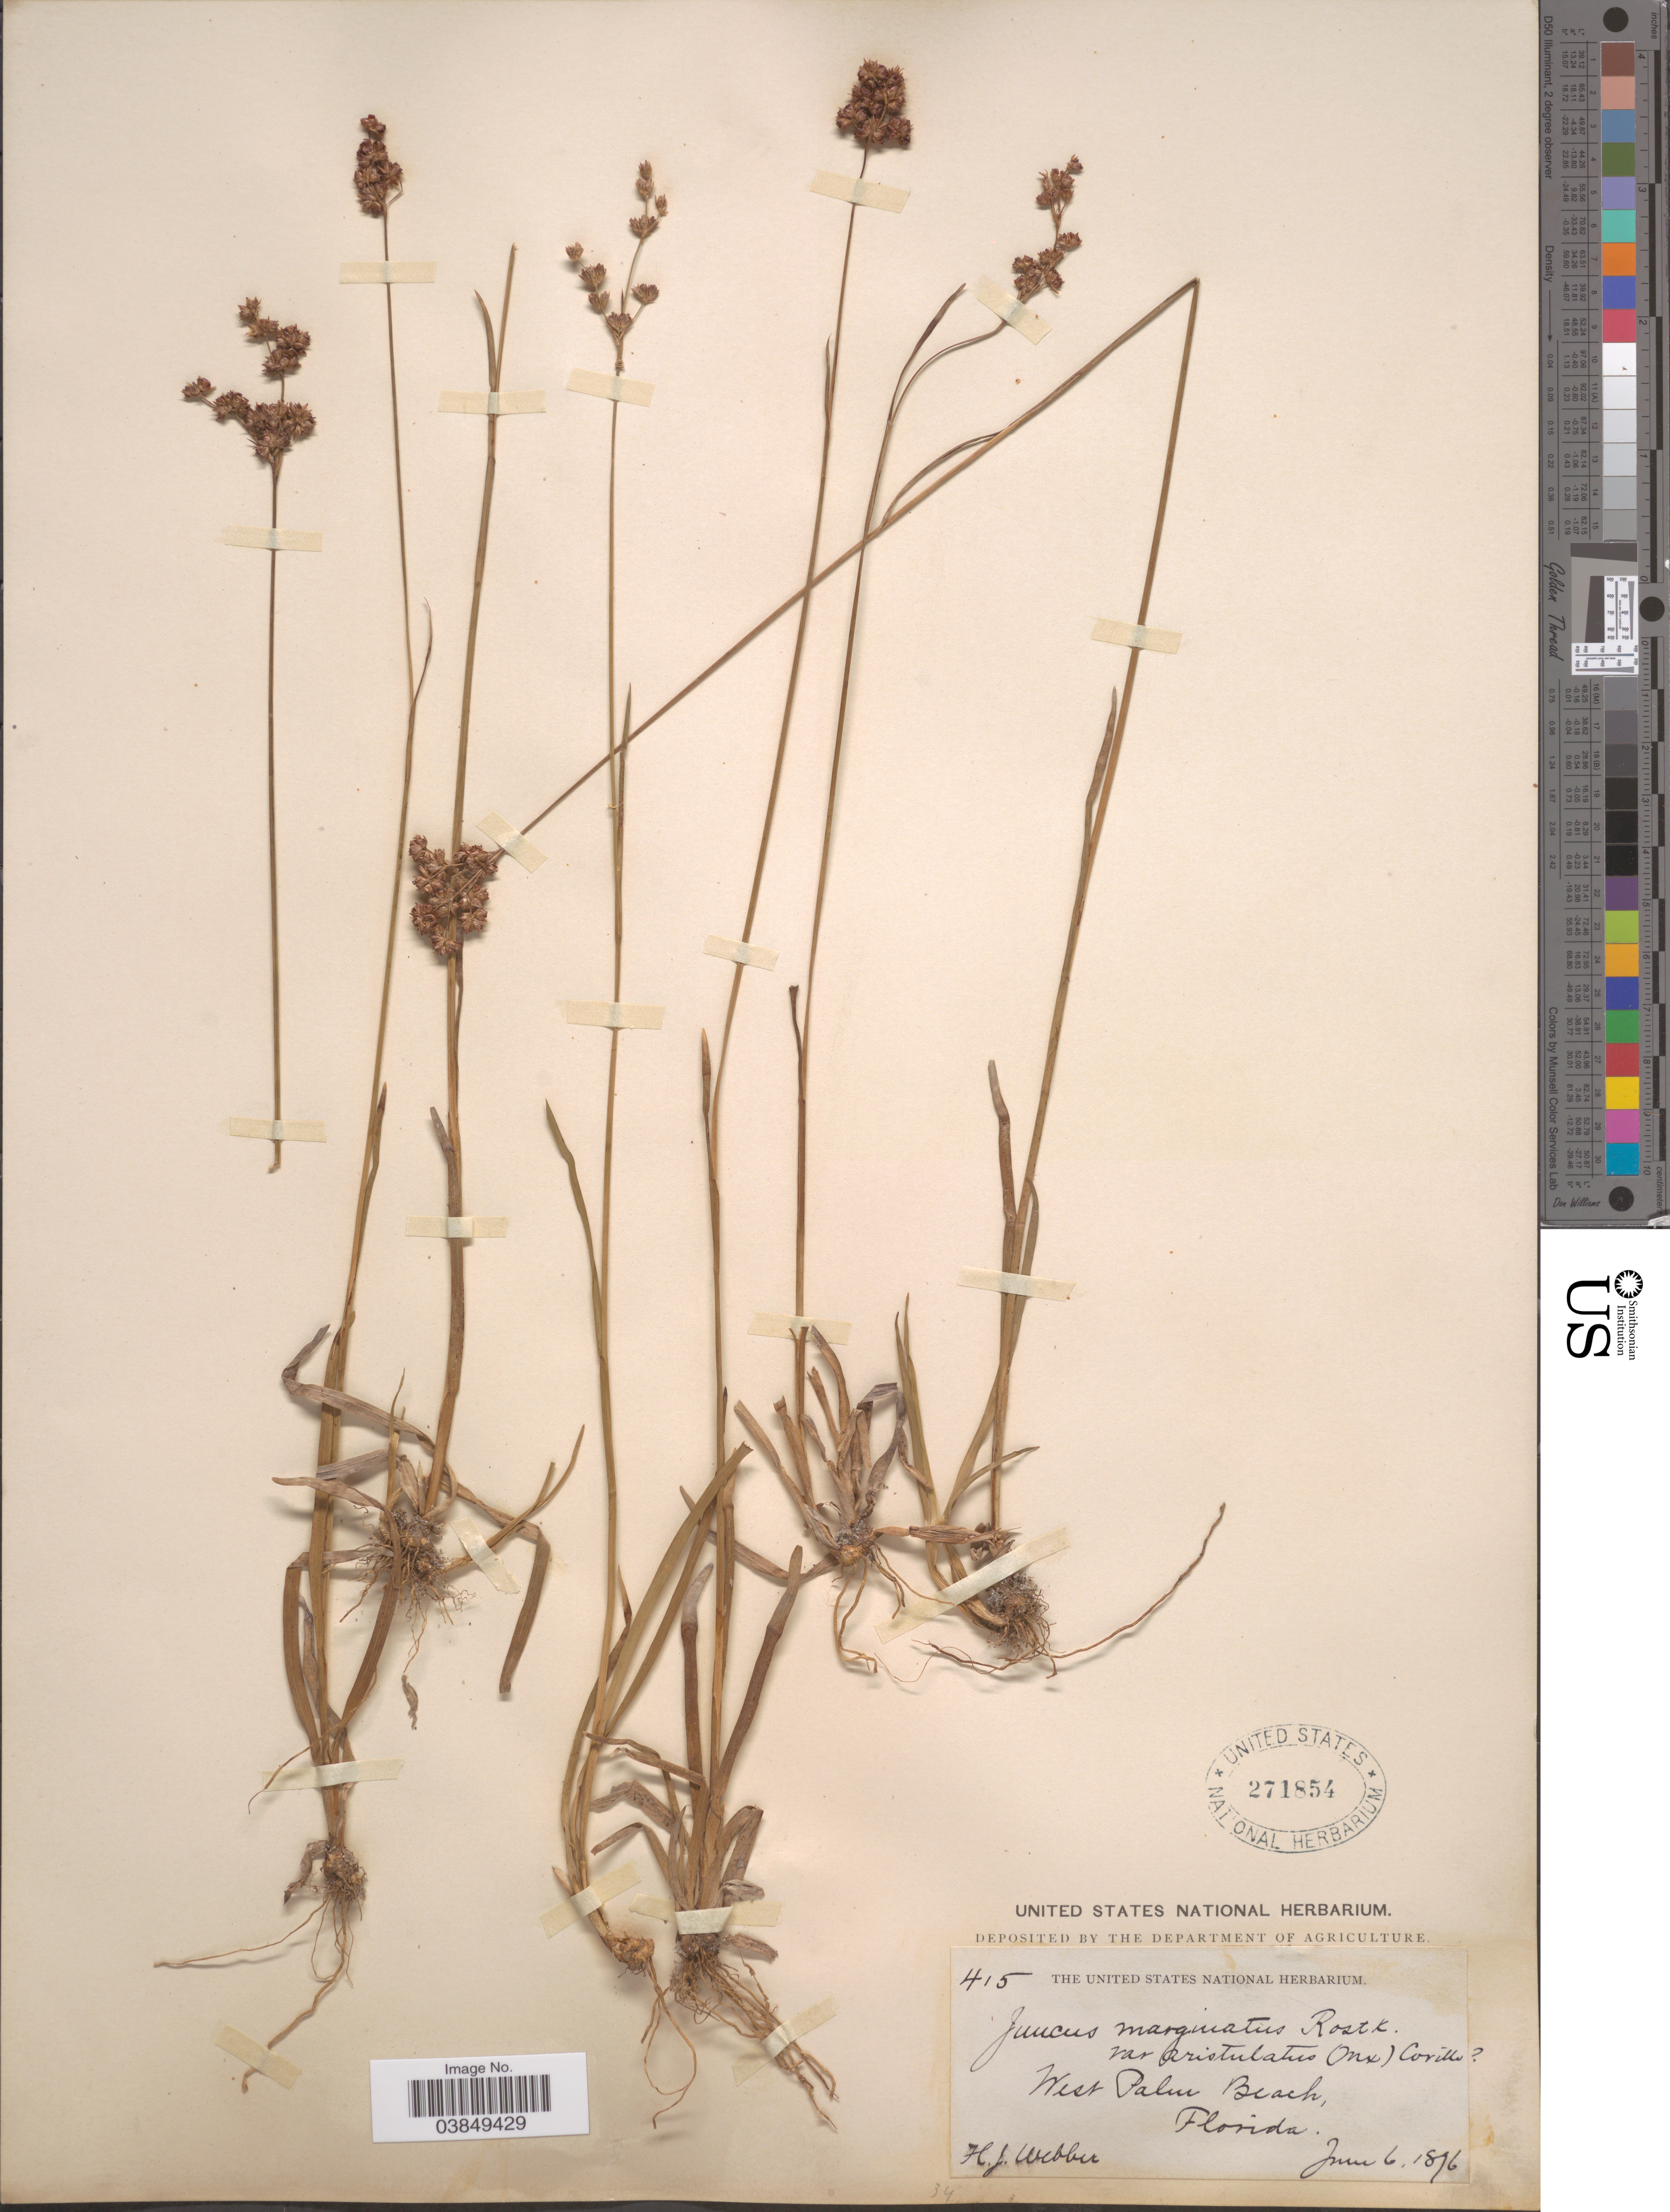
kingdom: Plantae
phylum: Tracheophyta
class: Liliopsida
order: Poales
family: Juncaceae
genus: Juncus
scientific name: Juncus aristulatus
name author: Michx.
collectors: H. Webber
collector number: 415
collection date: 1876-06-06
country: United States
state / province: Florida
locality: West Palm Beach.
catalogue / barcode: US 271854